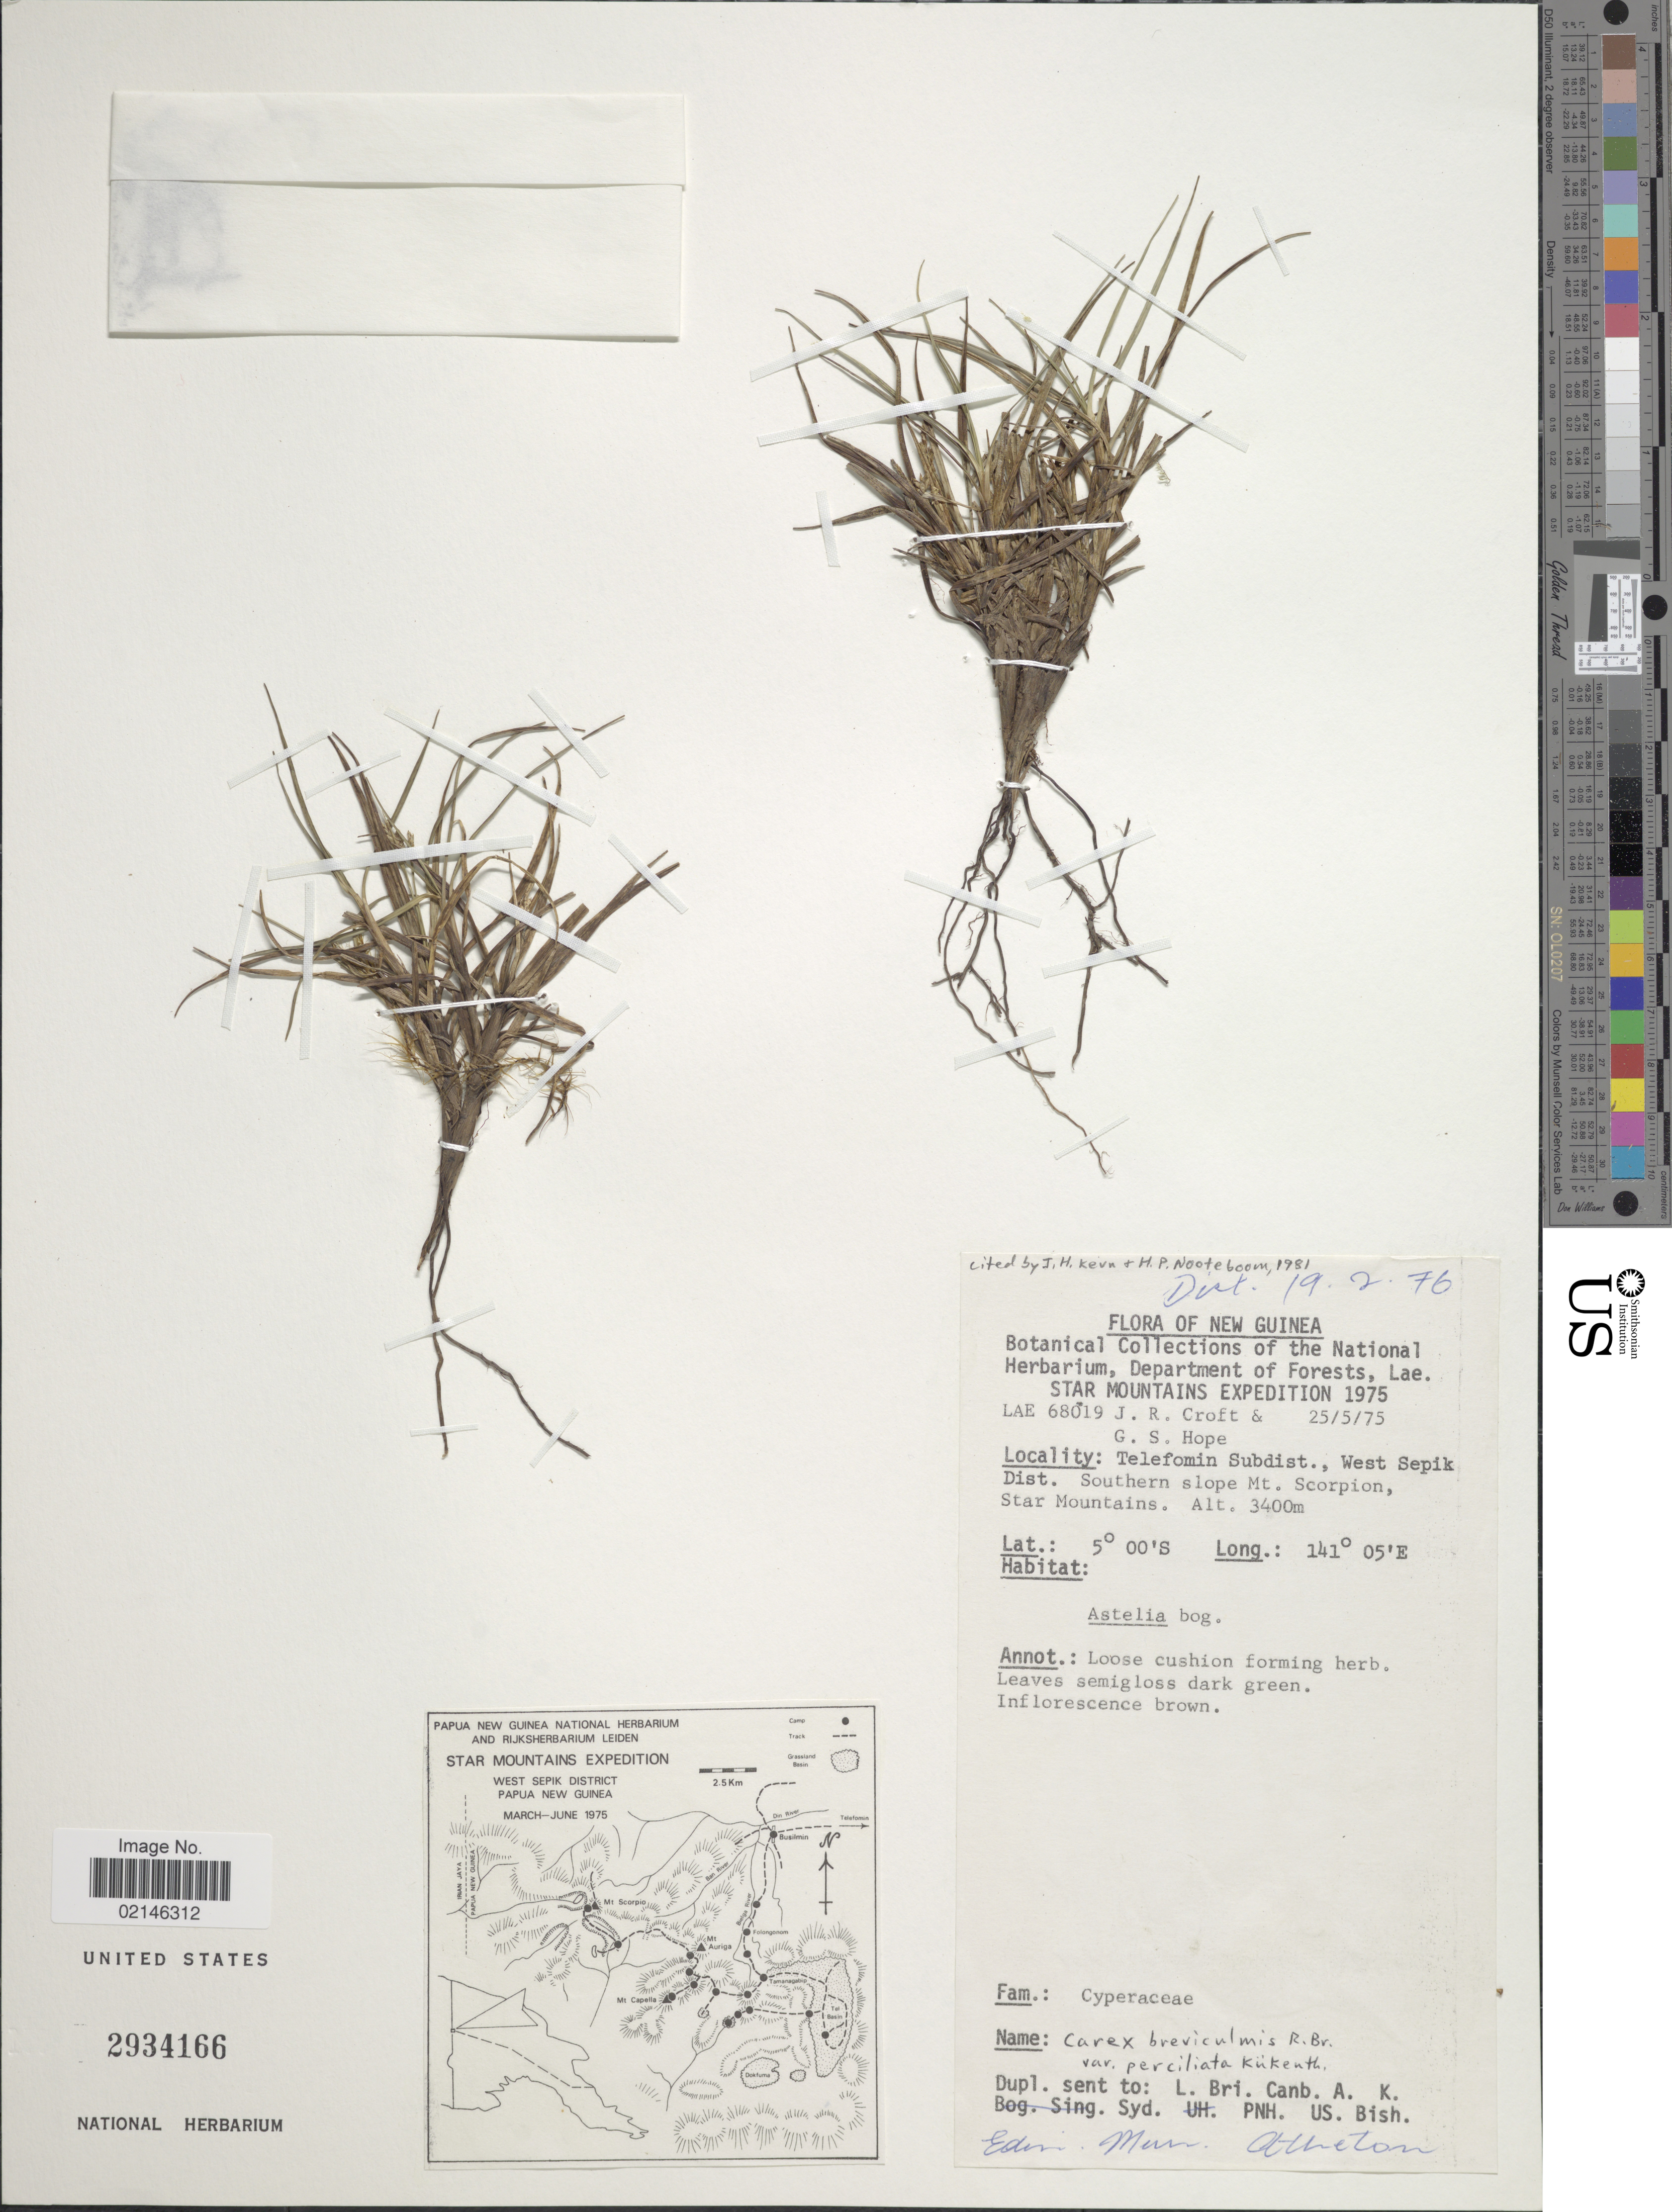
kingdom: Plantae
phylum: Tracheophyta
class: Liliopsida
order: Poales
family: Cyperaceae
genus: Carex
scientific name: Carex breviculmis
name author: R. Br.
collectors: J. R. Croft & G. Hope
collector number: LAE 68019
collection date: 1975-05-25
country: Papua New Guinea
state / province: Sandaun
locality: New Guinea. Star Mountains. Telefomin Subdist., West Sepik Dist. Southern slope of Mt. Scorpion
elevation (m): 3400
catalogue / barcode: US 2934166